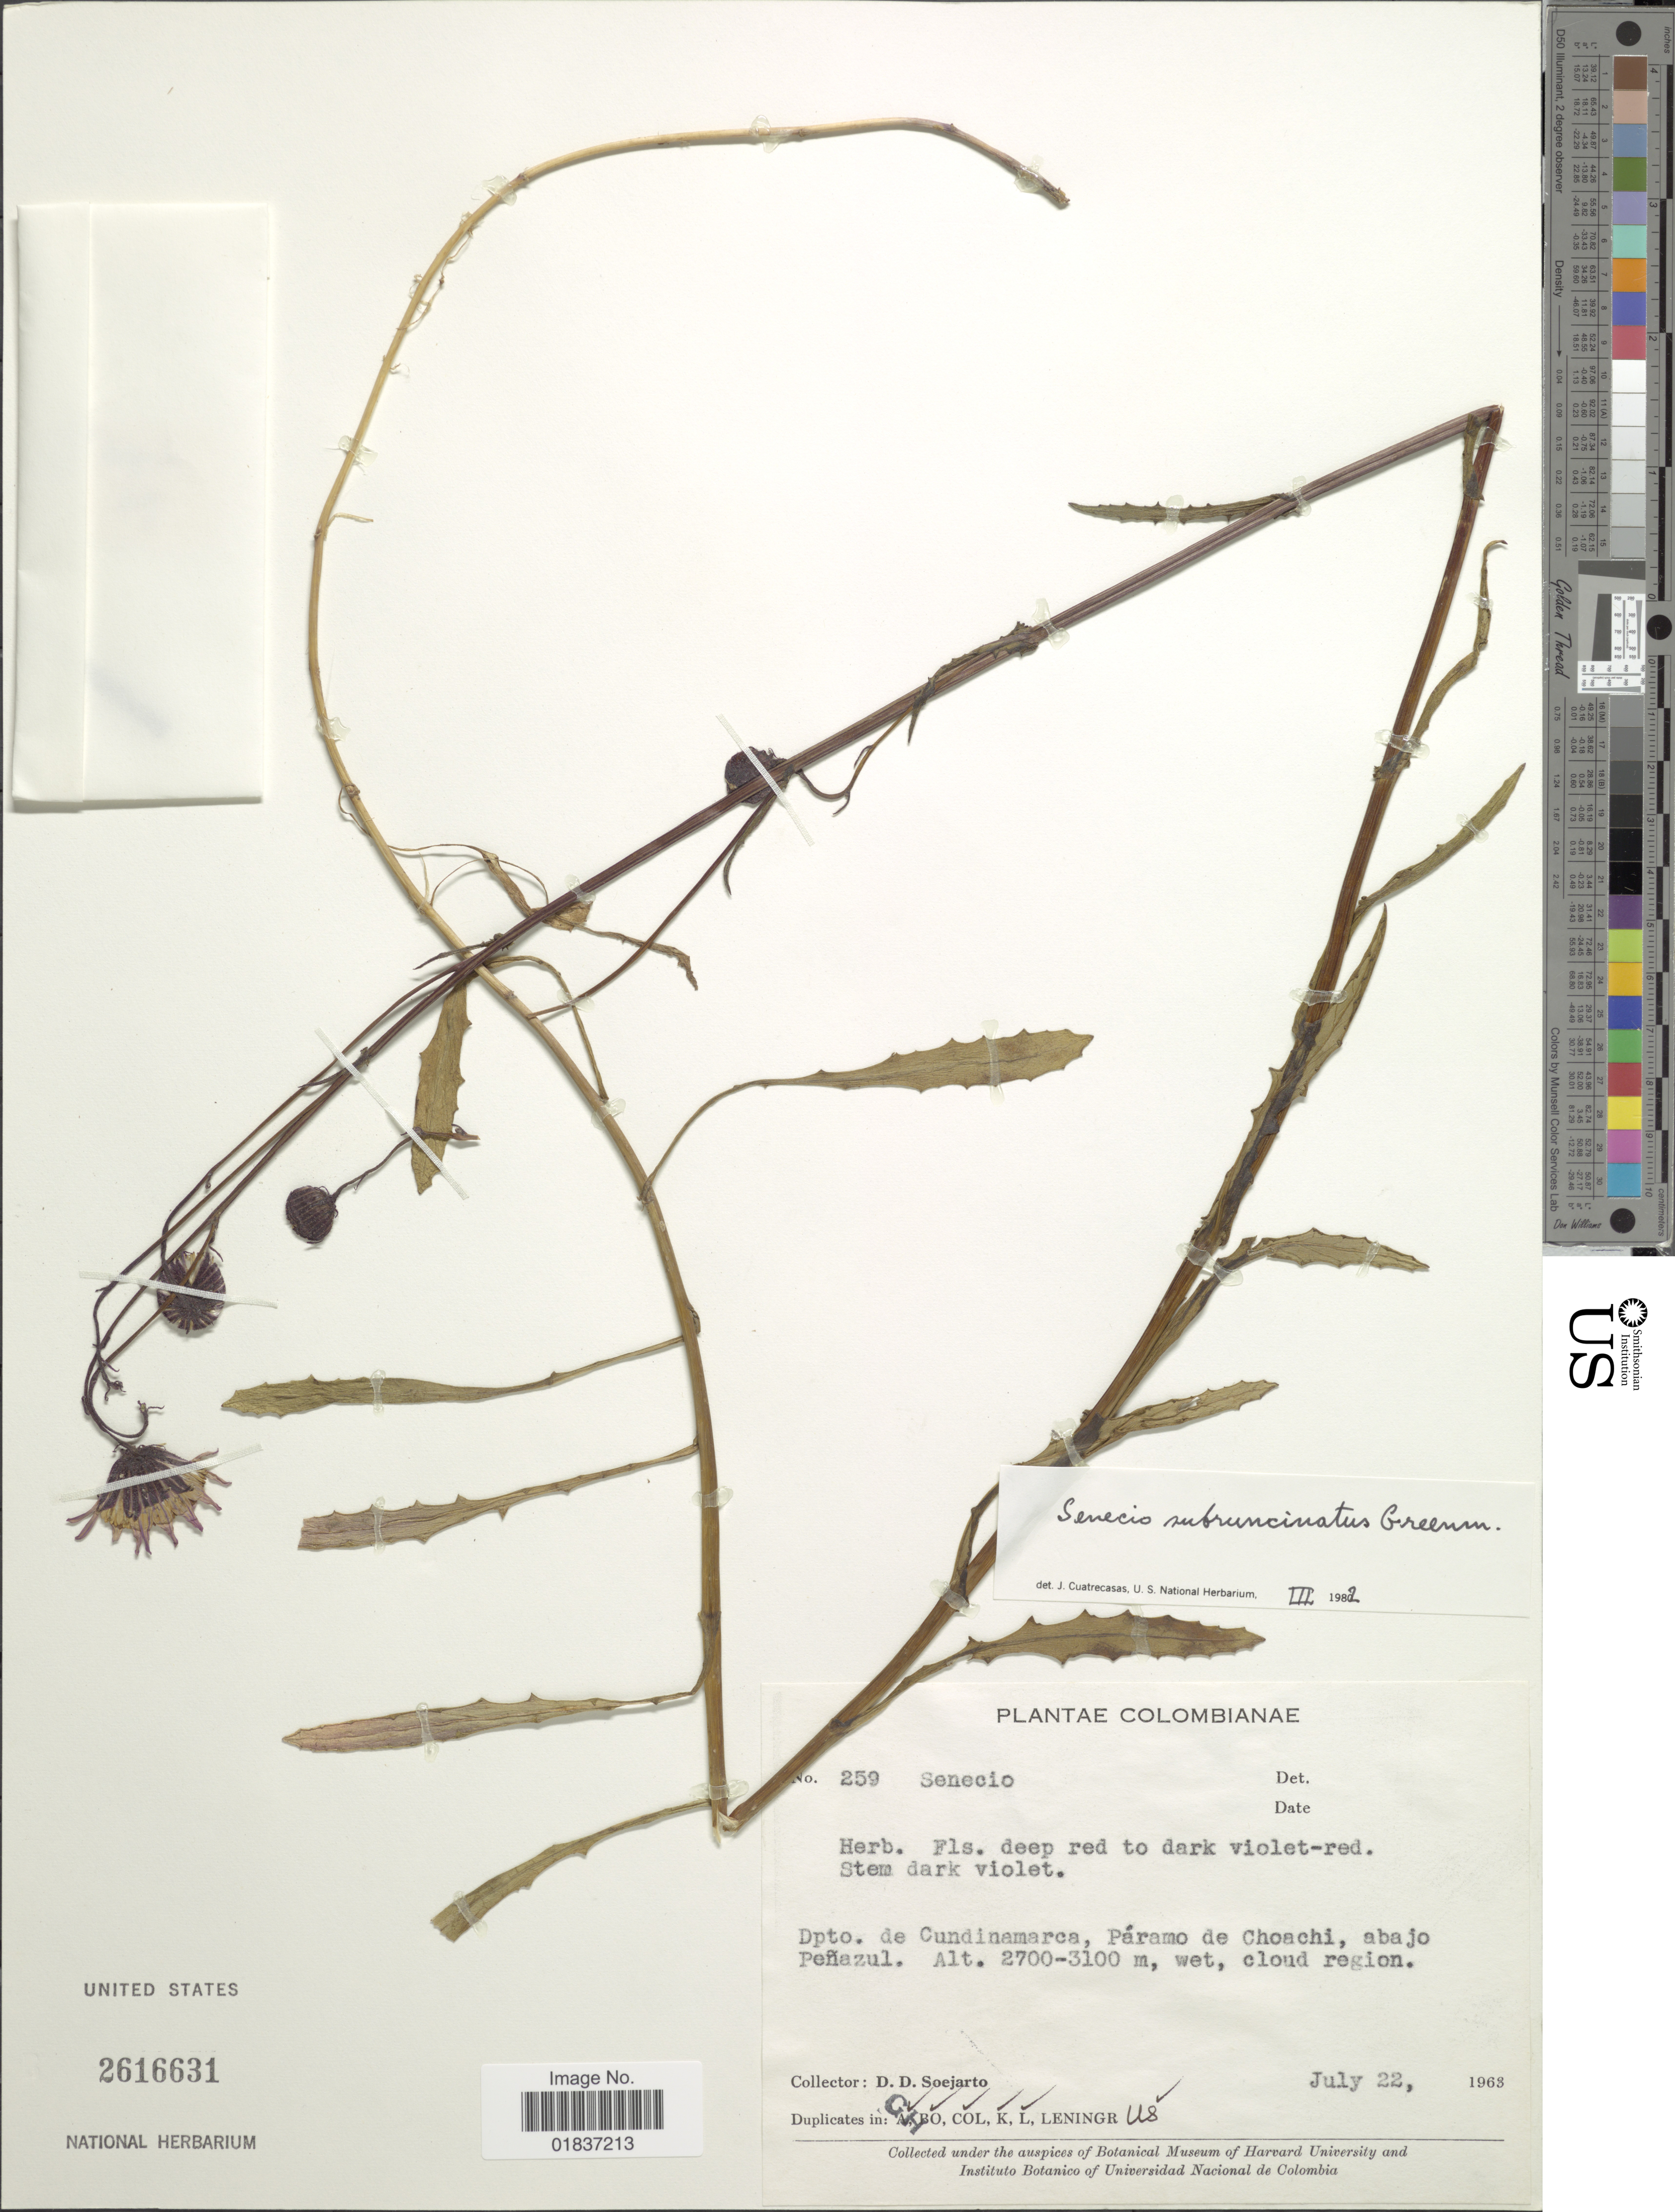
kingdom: Plantae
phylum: Tracheophyta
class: Magnoliopsida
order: Asterales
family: Asteraceae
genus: Senecio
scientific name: Senecio subruncinatus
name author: Greenm.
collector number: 259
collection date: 1963-07-22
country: Colombia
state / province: Cundinamarca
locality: Dpto. de Cundinamarca, Paramo de Choachi, abajo Peñazul.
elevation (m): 2700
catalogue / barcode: US 2616631